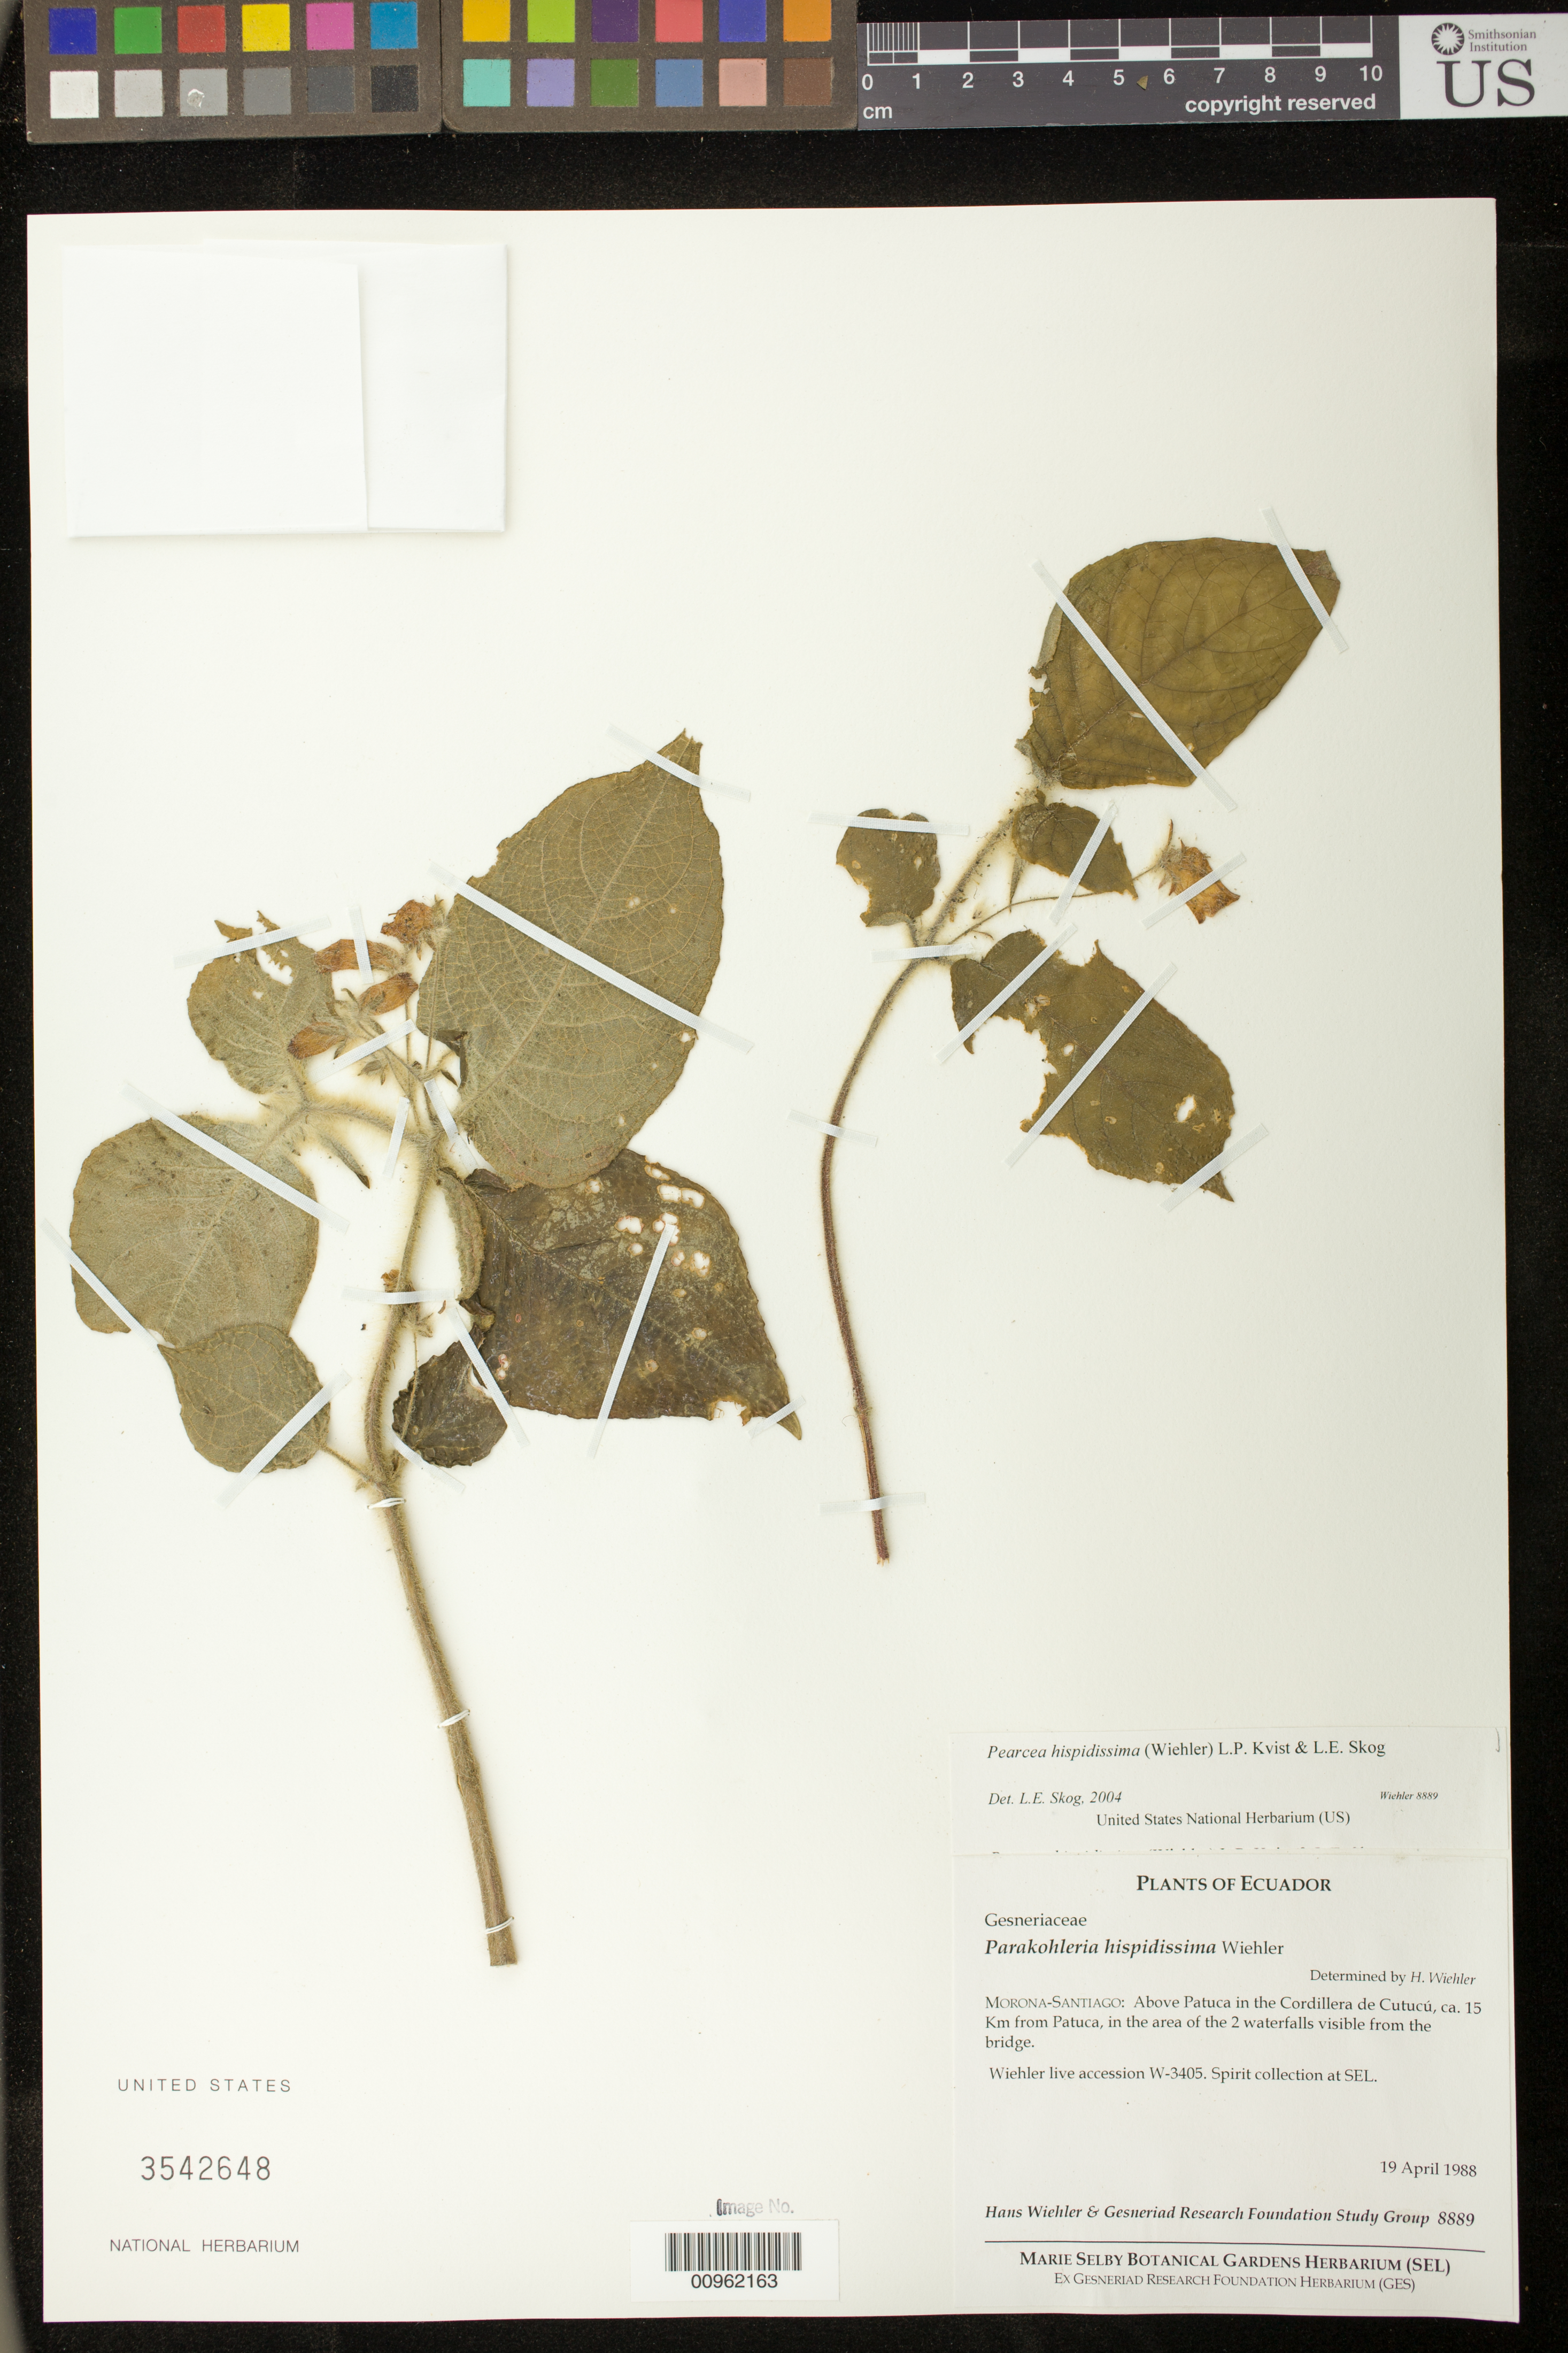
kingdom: Plantae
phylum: Tracheophyta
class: Magnoliopsida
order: Lamiales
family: Gesneriaceae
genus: Pearcea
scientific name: Pearcea hispidissima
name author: (Wiehler) L.P. Kvist & L.E. Skog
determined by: Skog, Laurence E.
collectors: H. J. Wiehler & GRF Study Group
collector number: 8889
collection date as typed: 19 Apr 1988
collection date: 1988-04-19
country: Ecuador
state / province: Morona-Santiago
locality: Morona-Sangiago: above Patuca in the Cordillera de Cutucú, ca. 15 km from Patuca, in the area of the 2 waterfalls visible from the bridge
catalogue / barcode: US 3542648